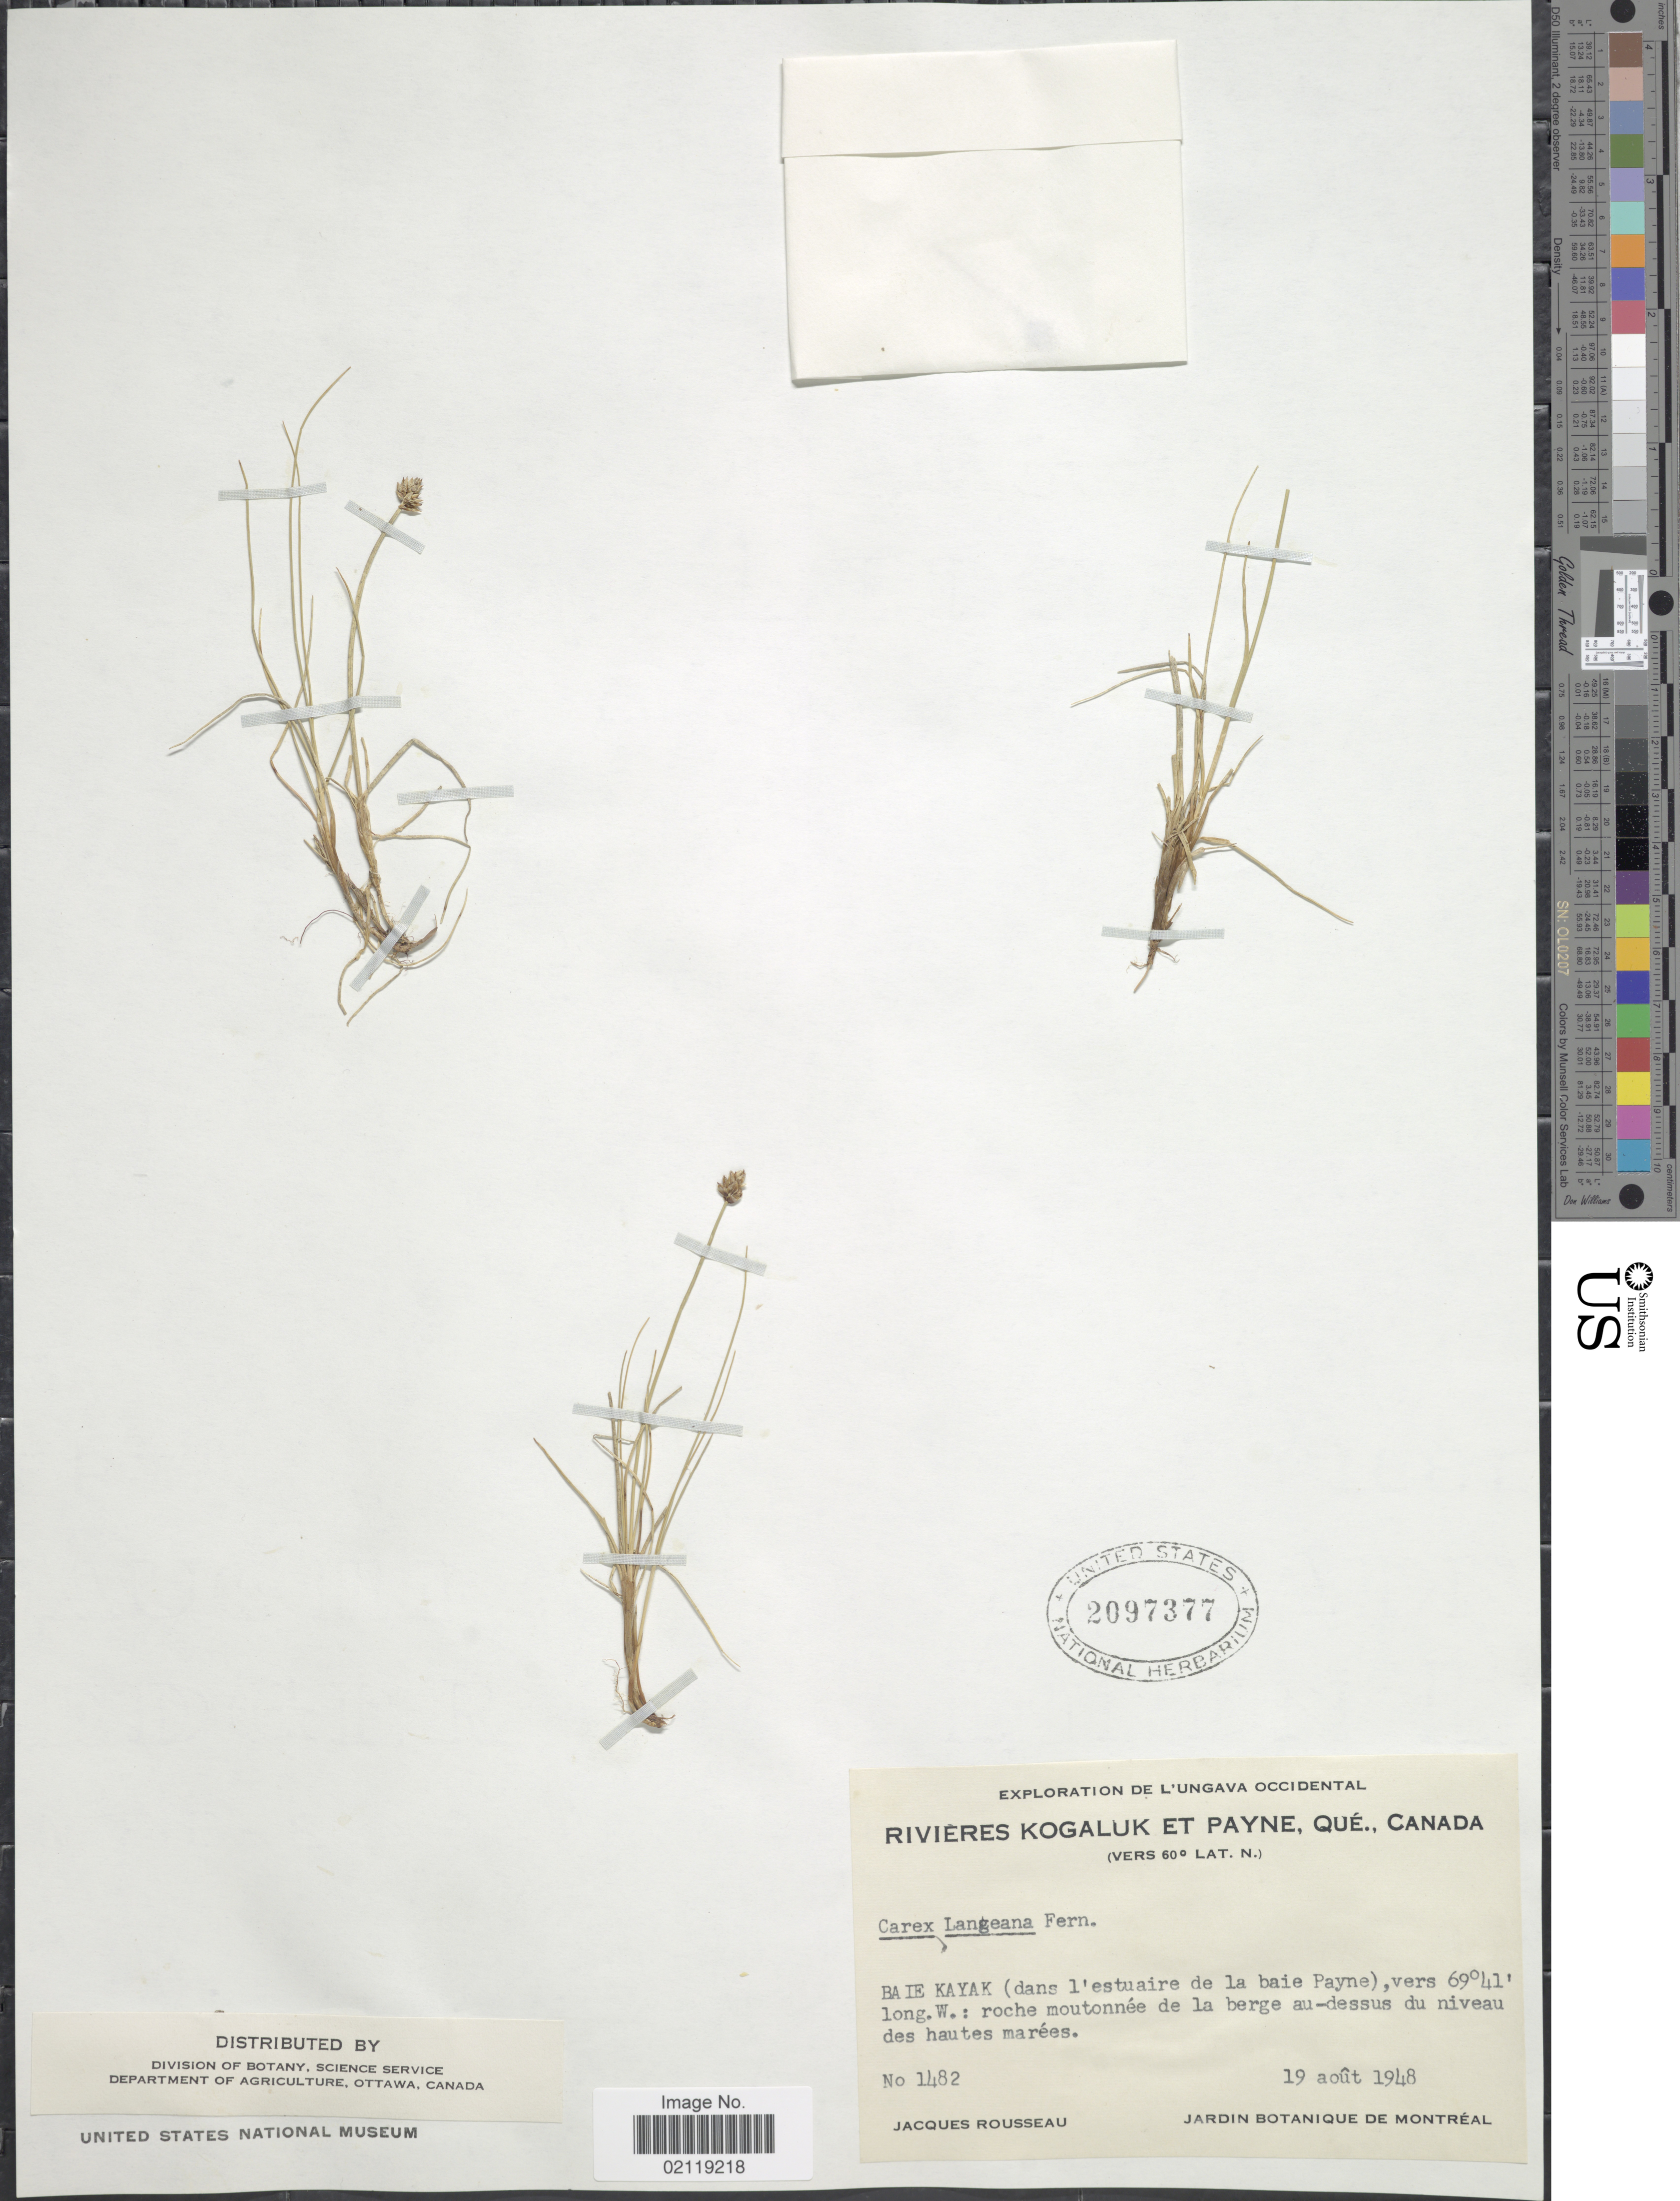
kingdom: Plantae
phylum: Tracheophyta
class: Liliopsida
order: Poales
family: Cyperaceae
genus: Carex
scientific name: Carex x langeana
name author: Fernald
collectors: J. Rousseau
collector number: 1482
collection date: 1948-08-19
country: Canada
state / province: Quebec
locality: De l'Ungava Occidental. Rivieres Kogaluk et Payne, Que. (vers 60º Lat. N.) Baie Kayak (dans l'estuaire de la baie Payne), roche moutonnee de la berge au-dessus du niveau des hautes marees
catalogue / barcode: US 2097377